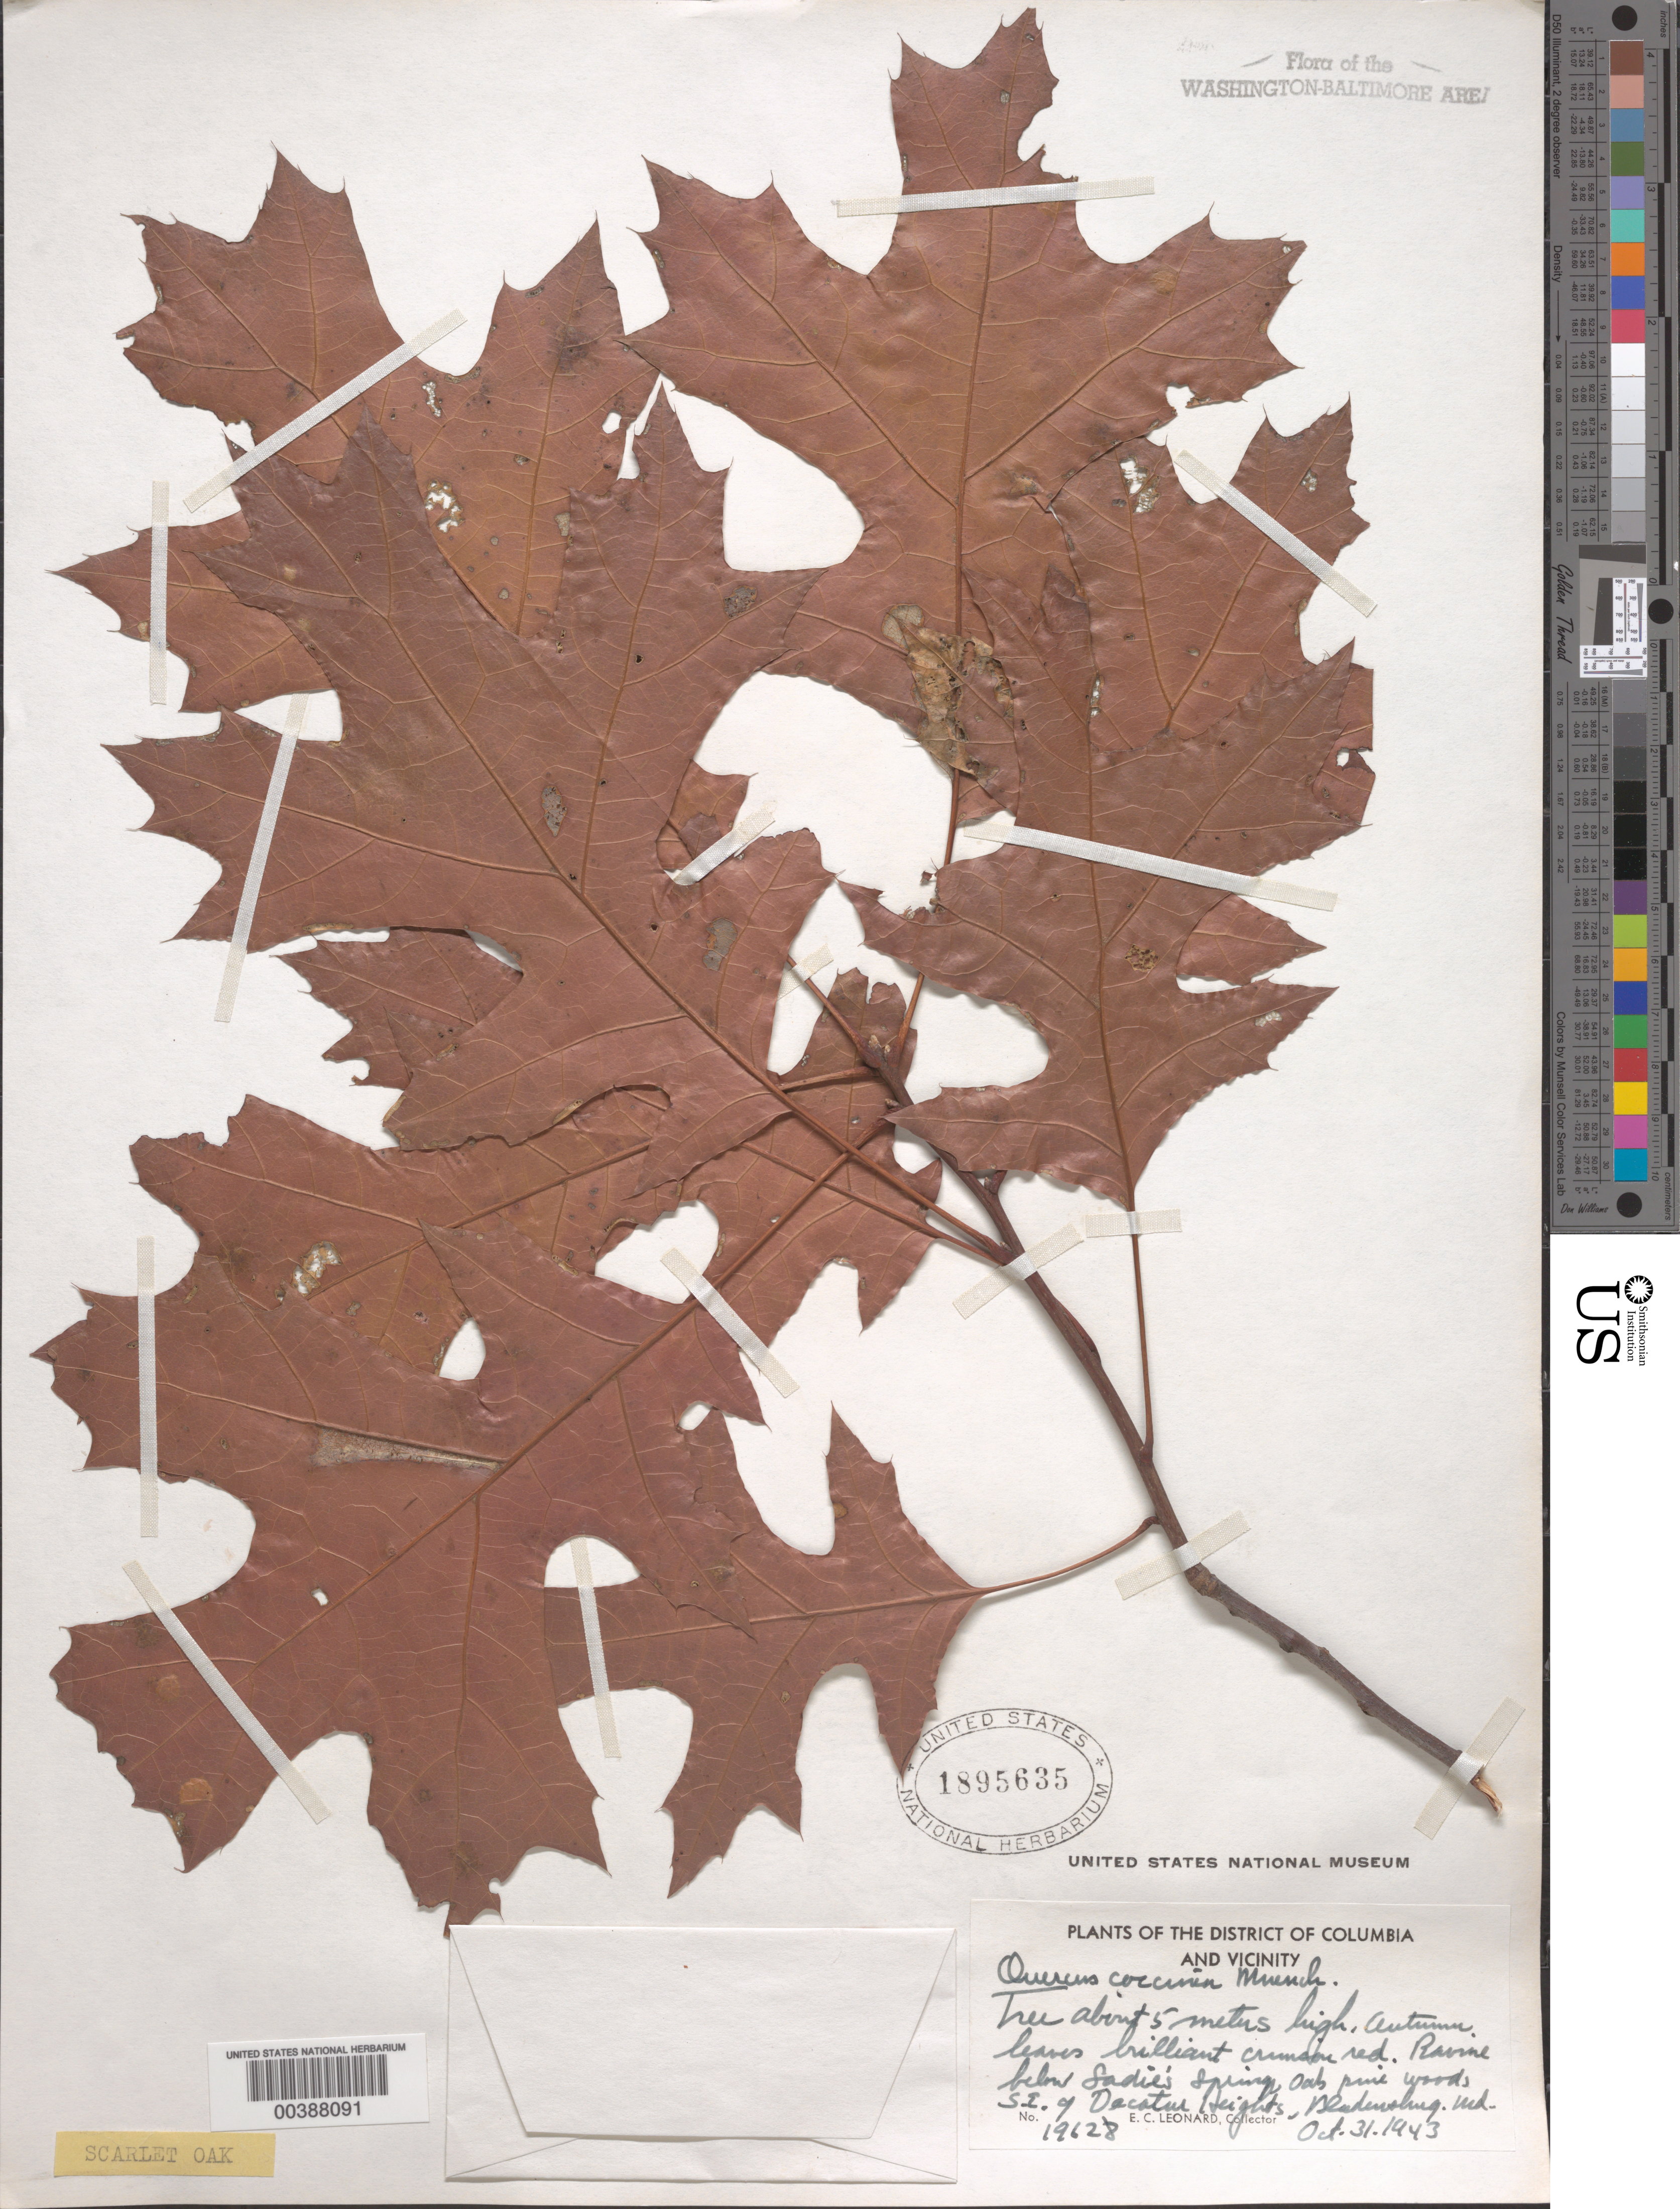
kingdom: Plantae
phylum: Tracheophyta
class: Magnoliopsida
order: Fagales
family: Fagaceae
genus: Quercus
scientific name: Quercus coccinea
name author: Münchh.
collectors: E. C. Leonard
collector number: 19128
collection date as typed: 31 Oct 1943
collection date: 1943-10-31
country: United States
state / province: Maryland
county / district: Prince George's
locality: Southeast of Decatur Heights, Bladensburg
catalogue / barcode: US 1895635